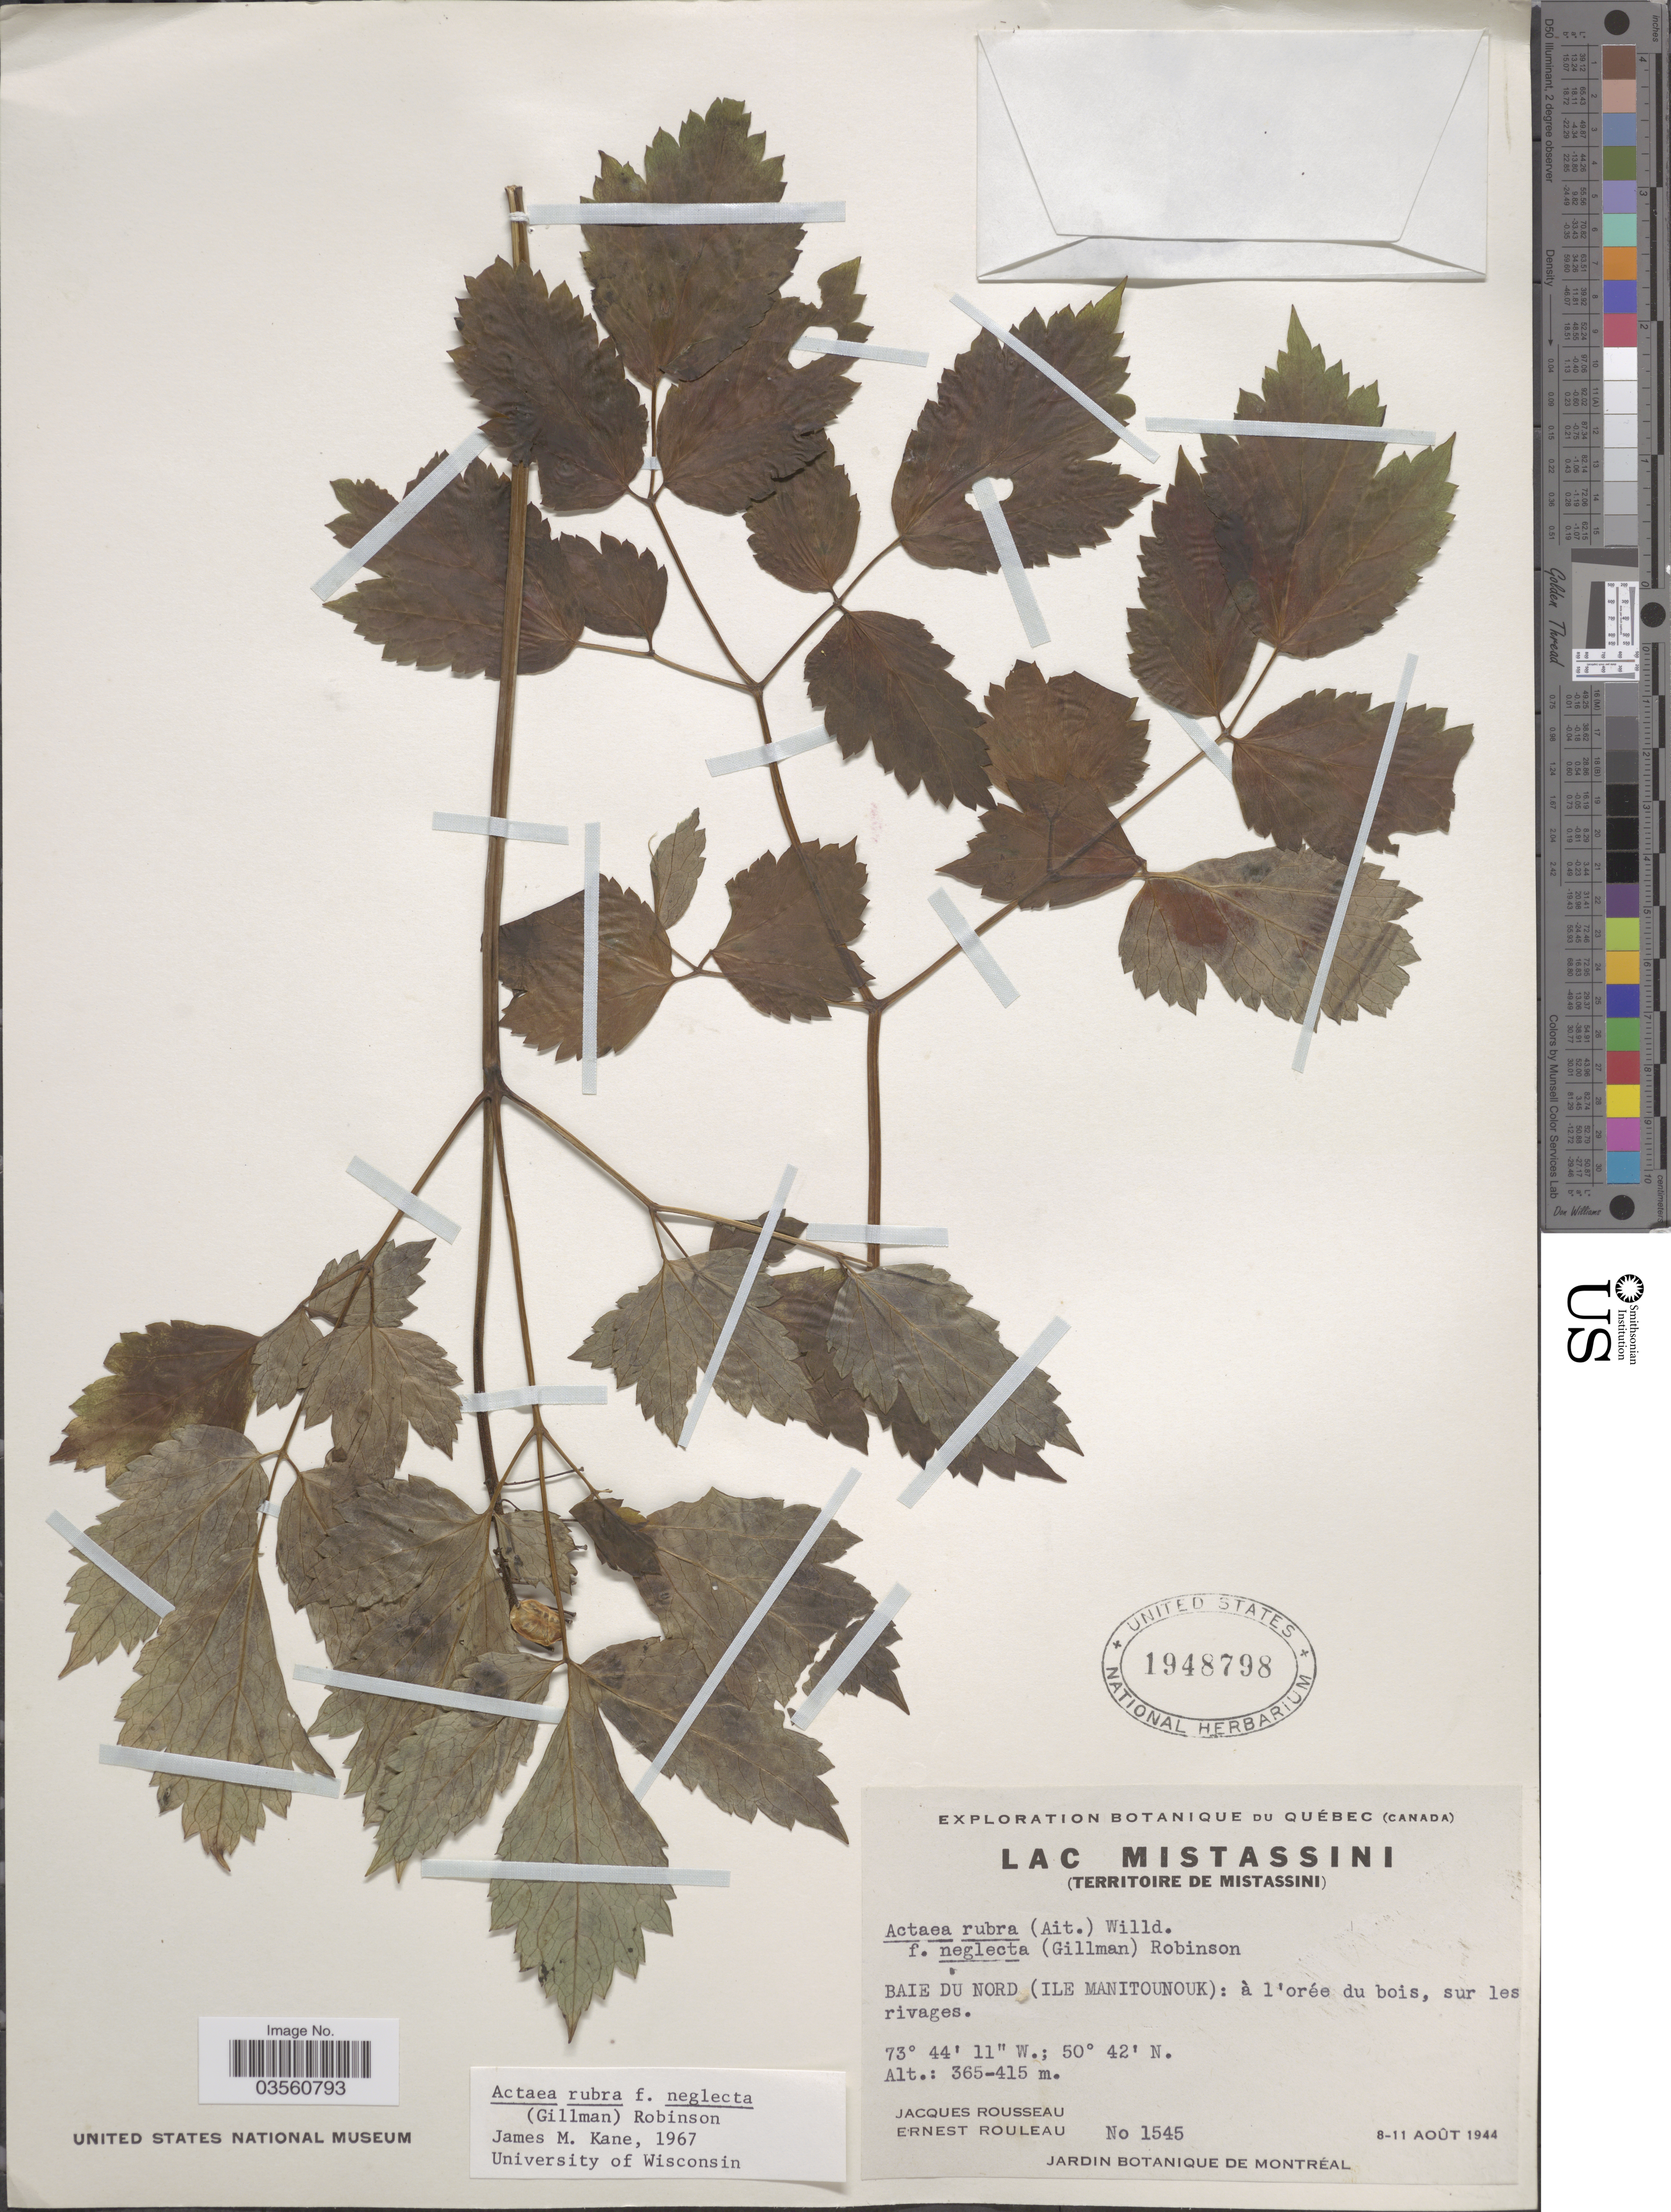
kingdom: Plantae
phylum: Tracheophyta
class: Magnoliopsida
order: Ranunculales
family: Ranunculaceae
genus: Actaea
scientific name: Actaea rubra f. neglecta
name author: (Gillman) B.L. Rob.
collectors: J. Rousseau & J. Rouleau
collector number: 1545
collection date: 1944-08-08/1944-08-11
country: Canada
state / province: Quebec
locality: Lac Mistassini (Territoire de Mistassini). Baie du Nord (Ile Manitounouk.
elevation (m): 365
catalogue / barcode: US 1948798